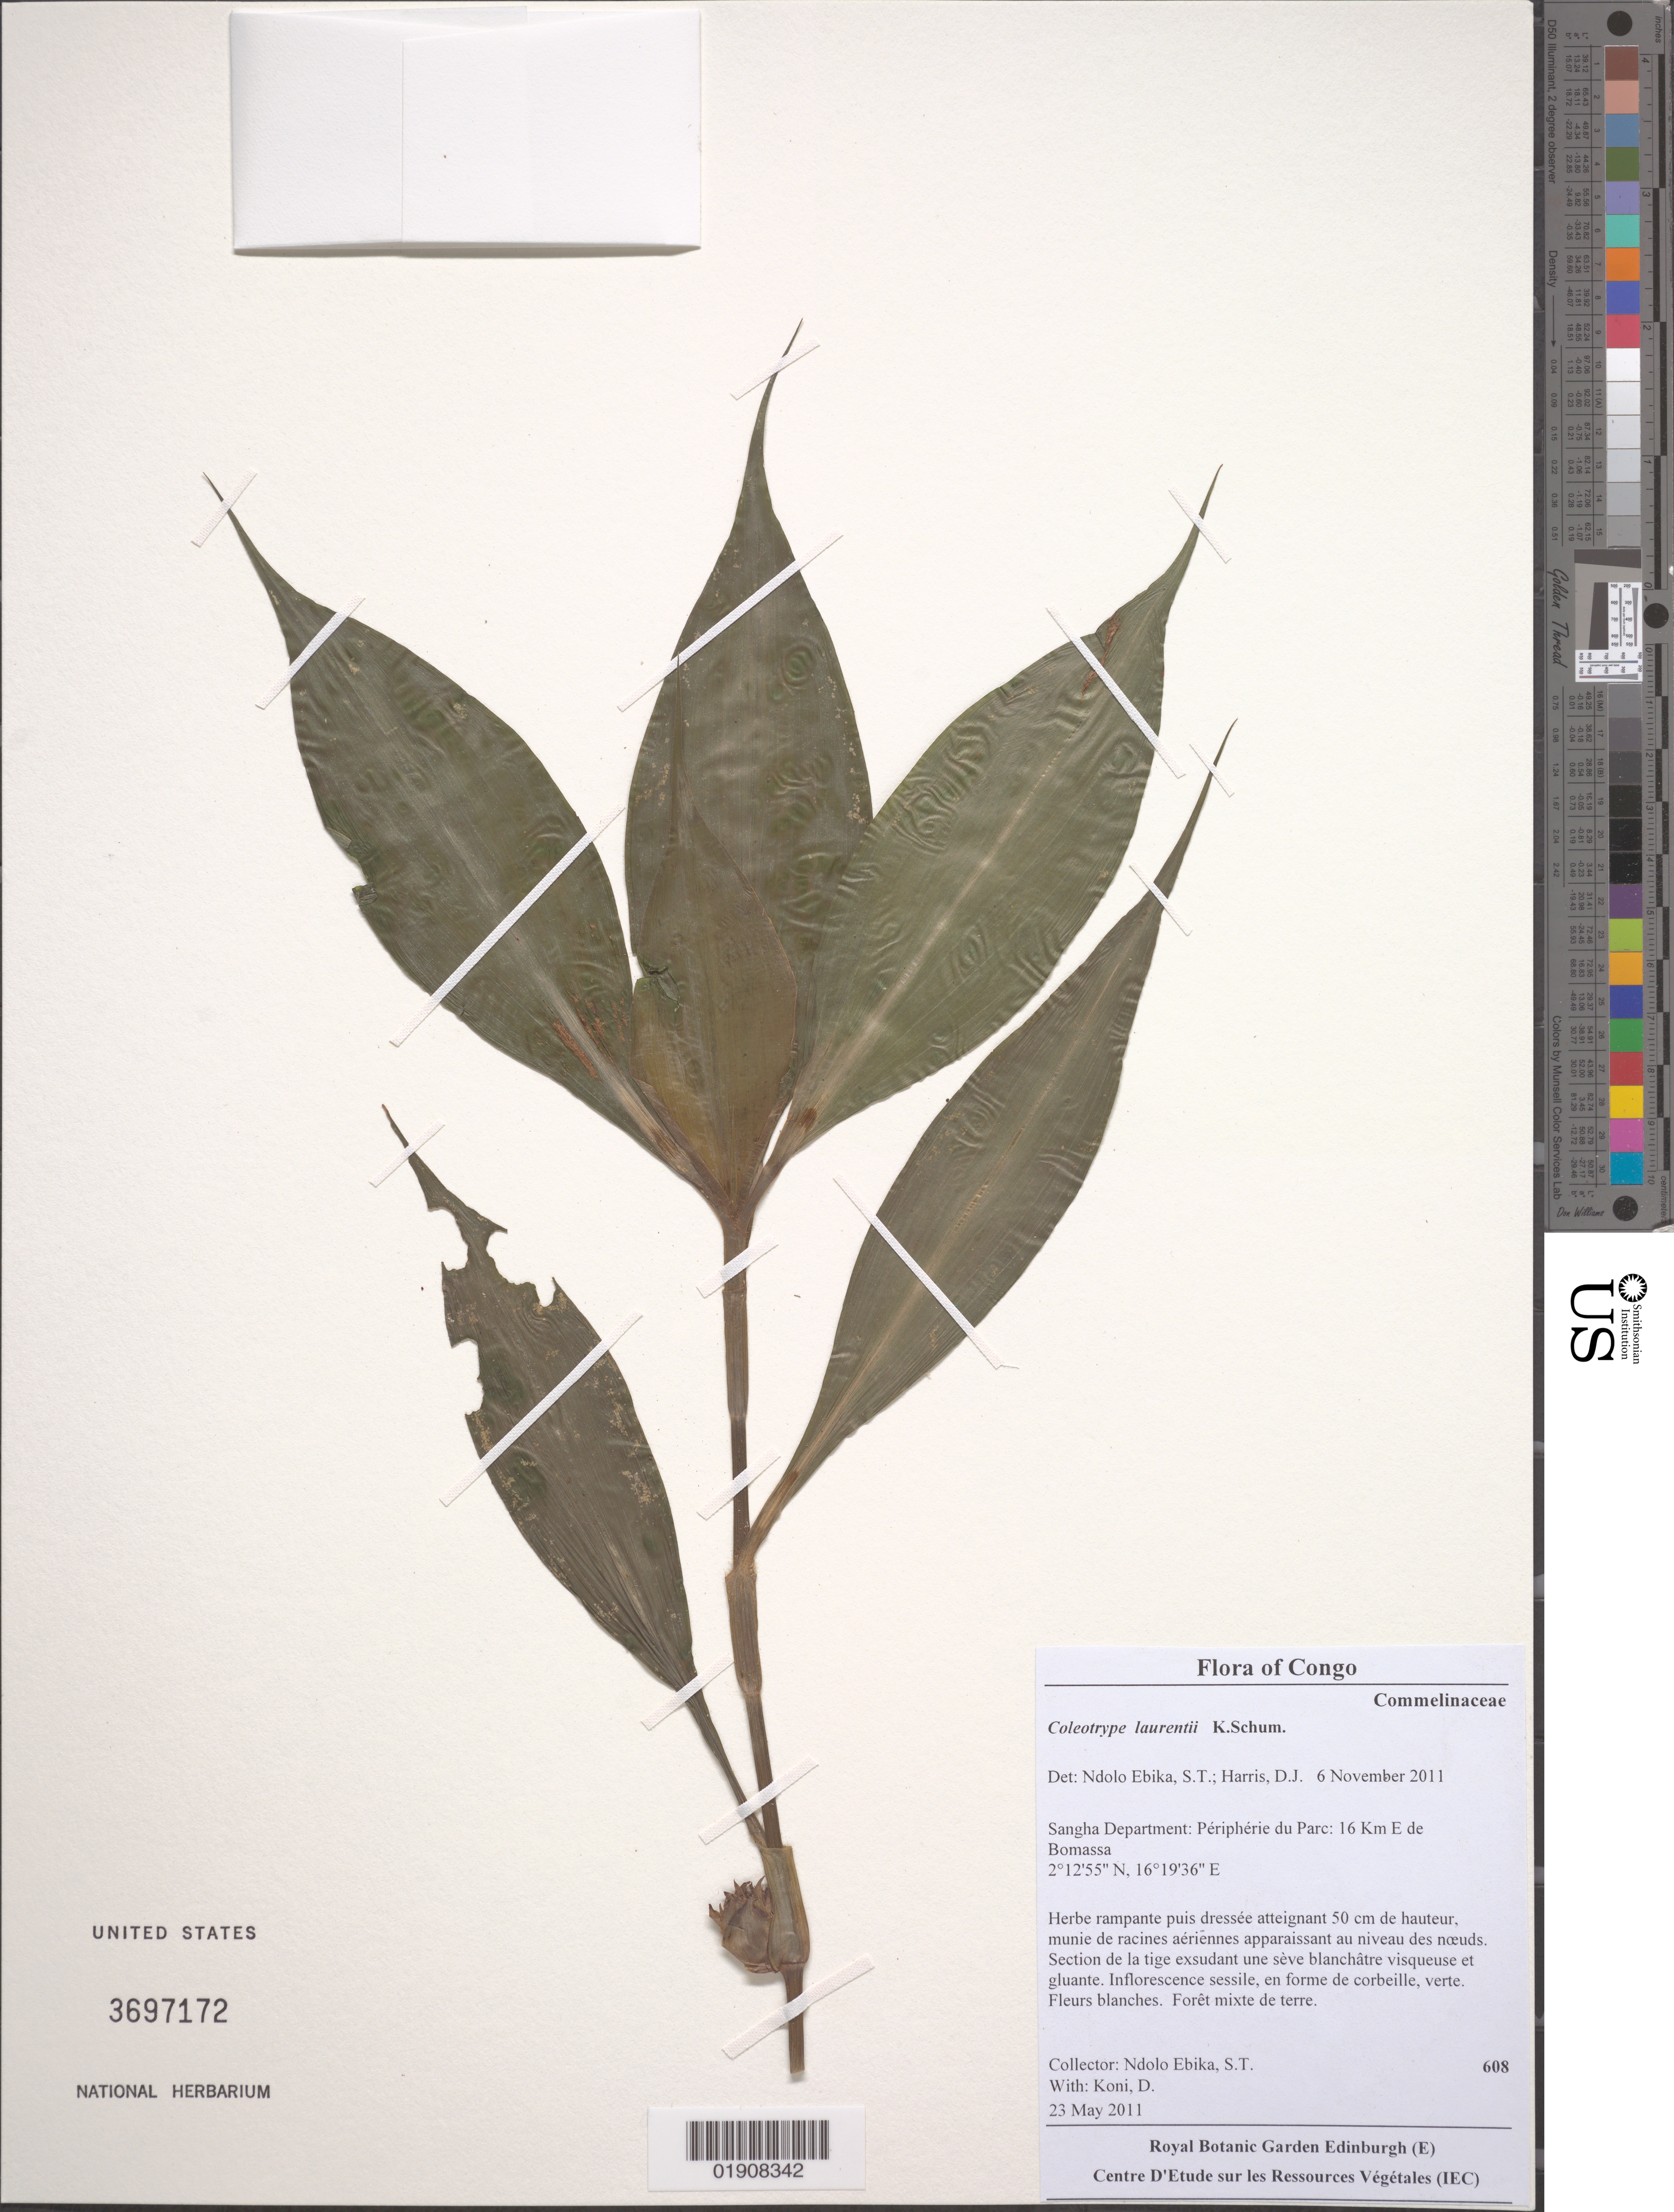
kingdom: Plantae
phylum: Tracheophyta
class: Liliopsida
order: Commelinales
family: Commelinaceae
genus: Coleotrype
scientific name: Coleotrype laurentii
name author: K. Schum.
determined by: Ndolo Ebika, S. T.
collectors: S. Ndolo Ebika & D. Koni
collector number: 608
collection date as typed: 23 May 2011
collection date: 2011-05-23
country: Congo, Republic of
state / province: Sangha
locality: Peripherie du Parc: 16 km E de Bomassa.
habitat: Foret mixte de terre.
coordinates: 2 12 55 N, 16 19 36 E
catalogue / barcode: US 3697172